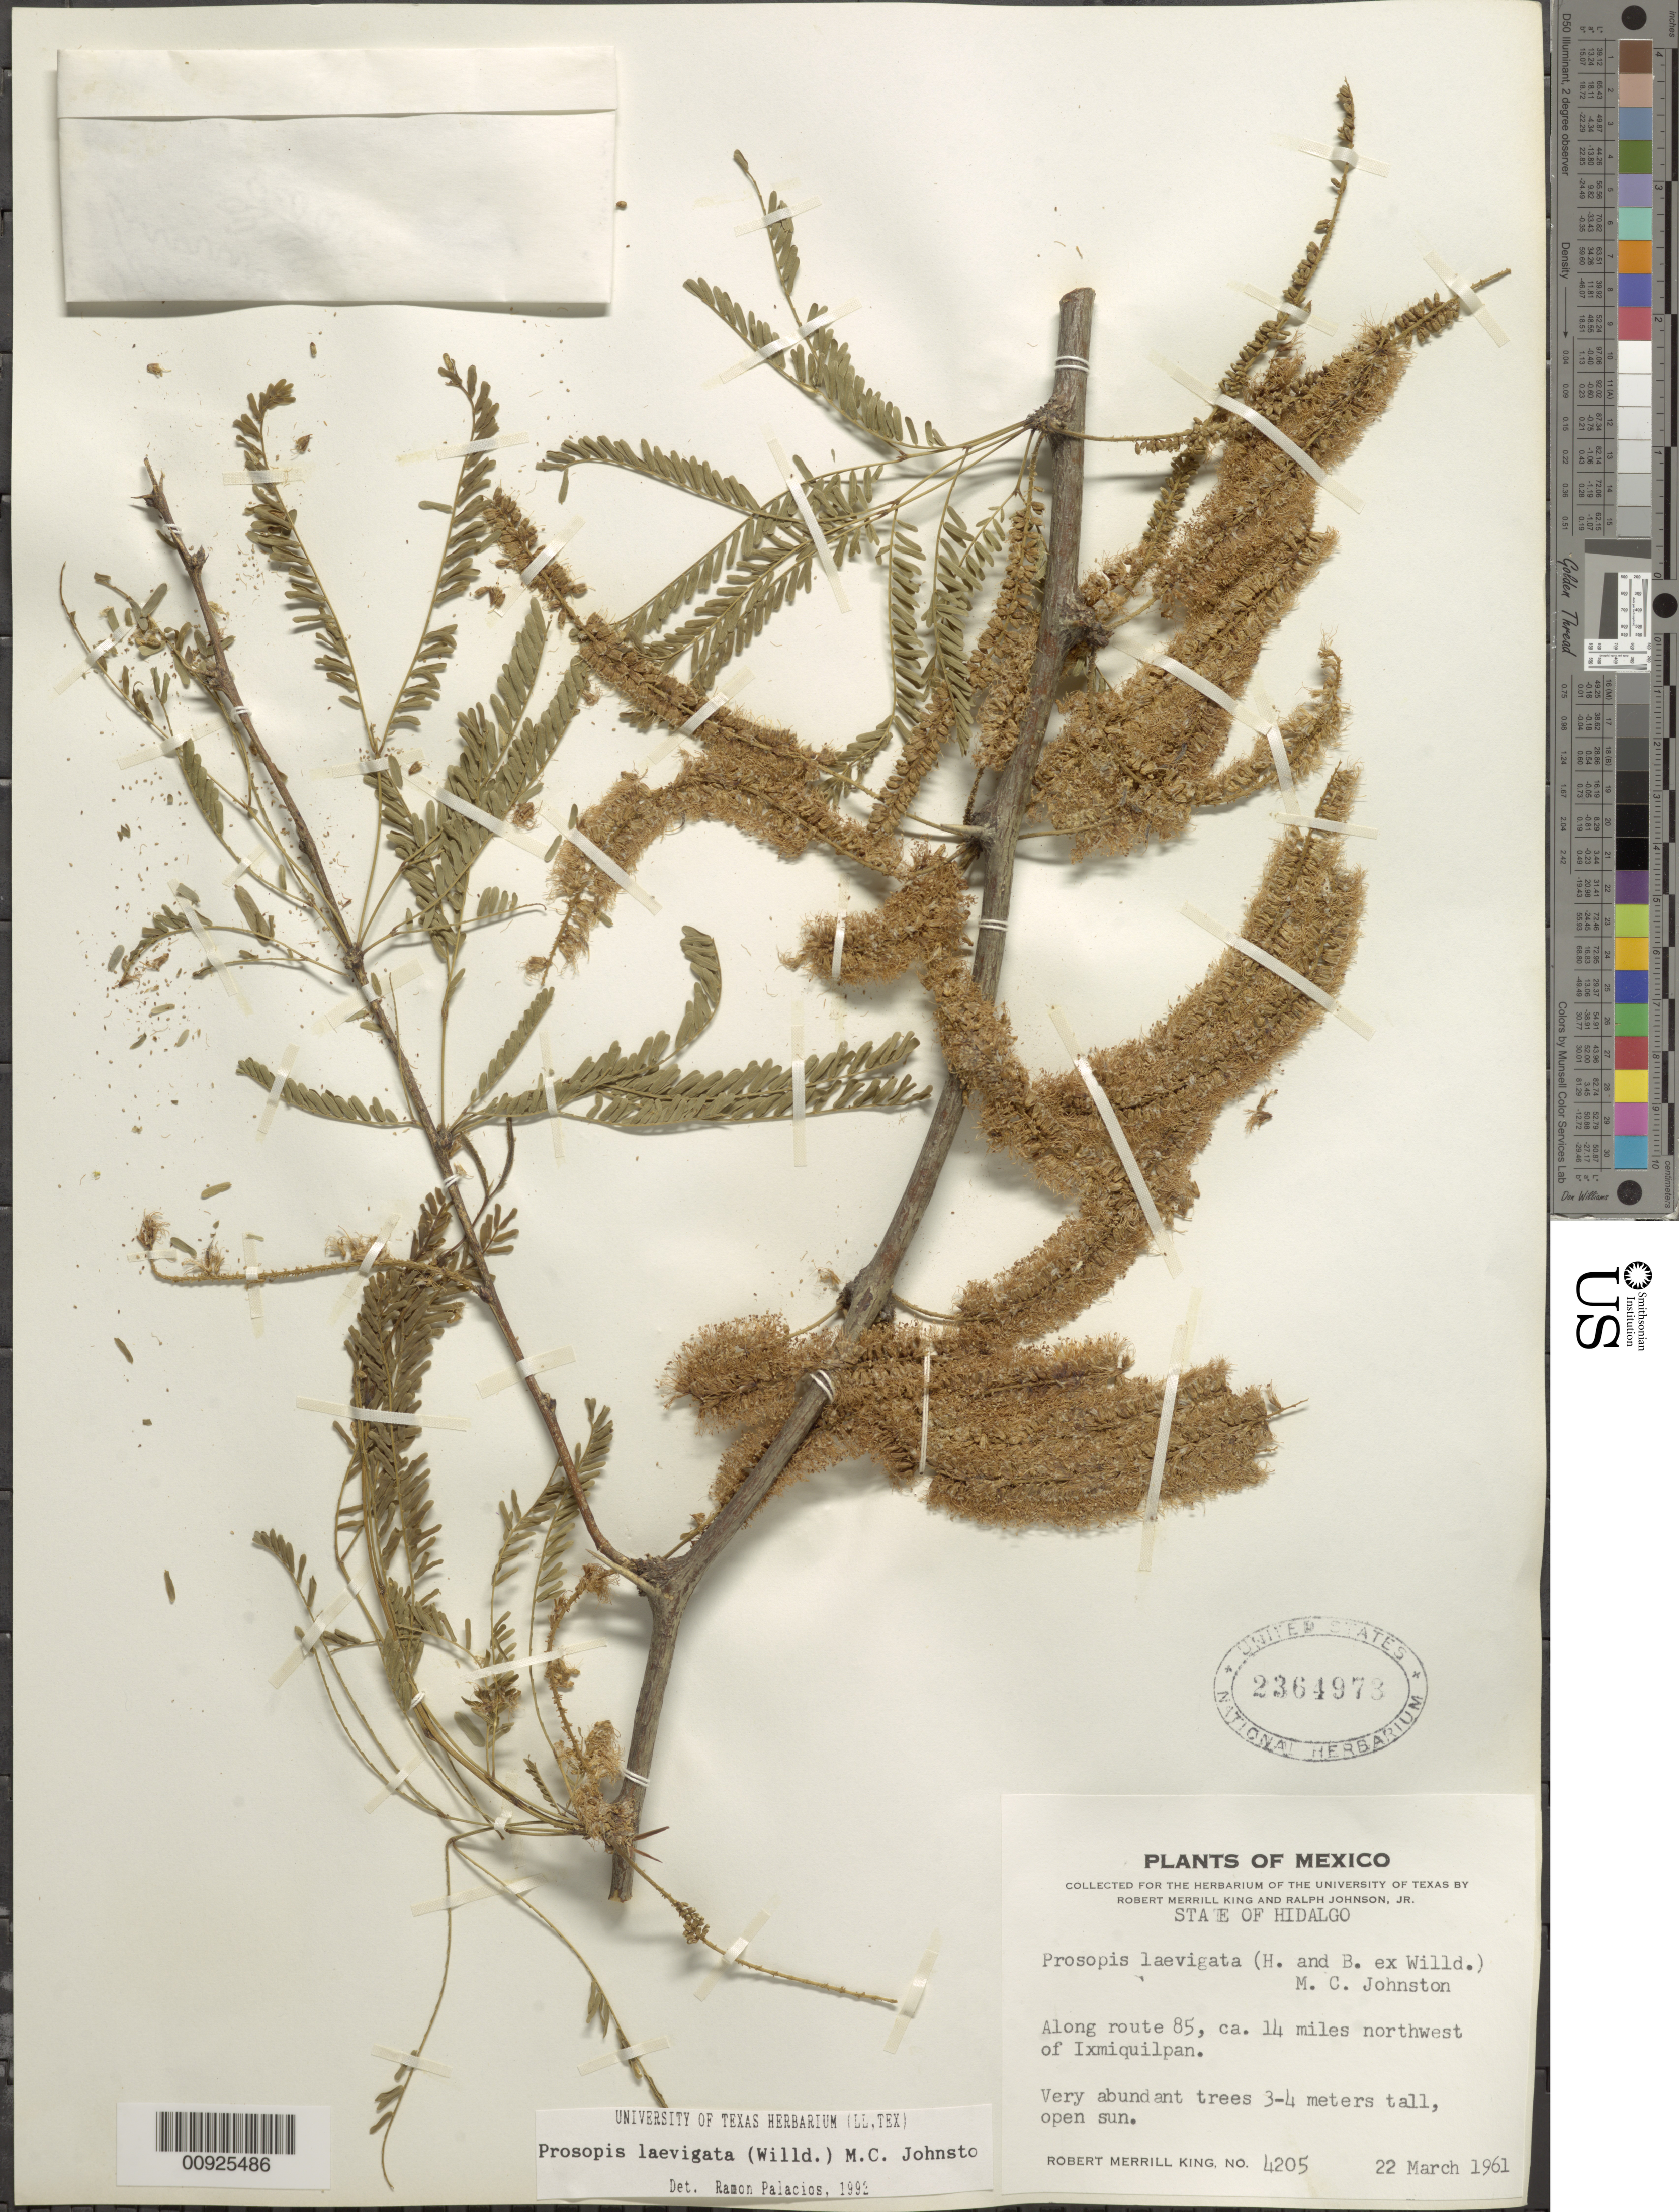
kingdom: Plantae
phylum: Tracheophyta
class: Magnoliopsida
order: Fabales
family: Fabaceae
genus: Neltuma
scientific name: Neltuma laevigata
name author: (Humb. & Bonpl. ex Willd.) Britton & Rose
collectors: R. M. King & R. Johnson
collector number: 4205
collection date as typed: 22 Mar 1961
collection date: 1961-03-22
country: Mexico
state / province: Hidalgo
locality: Along route 85, ca. 14 miles northwest of Ixmiquilpan.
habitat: Open sun.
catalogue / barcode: US 2364973